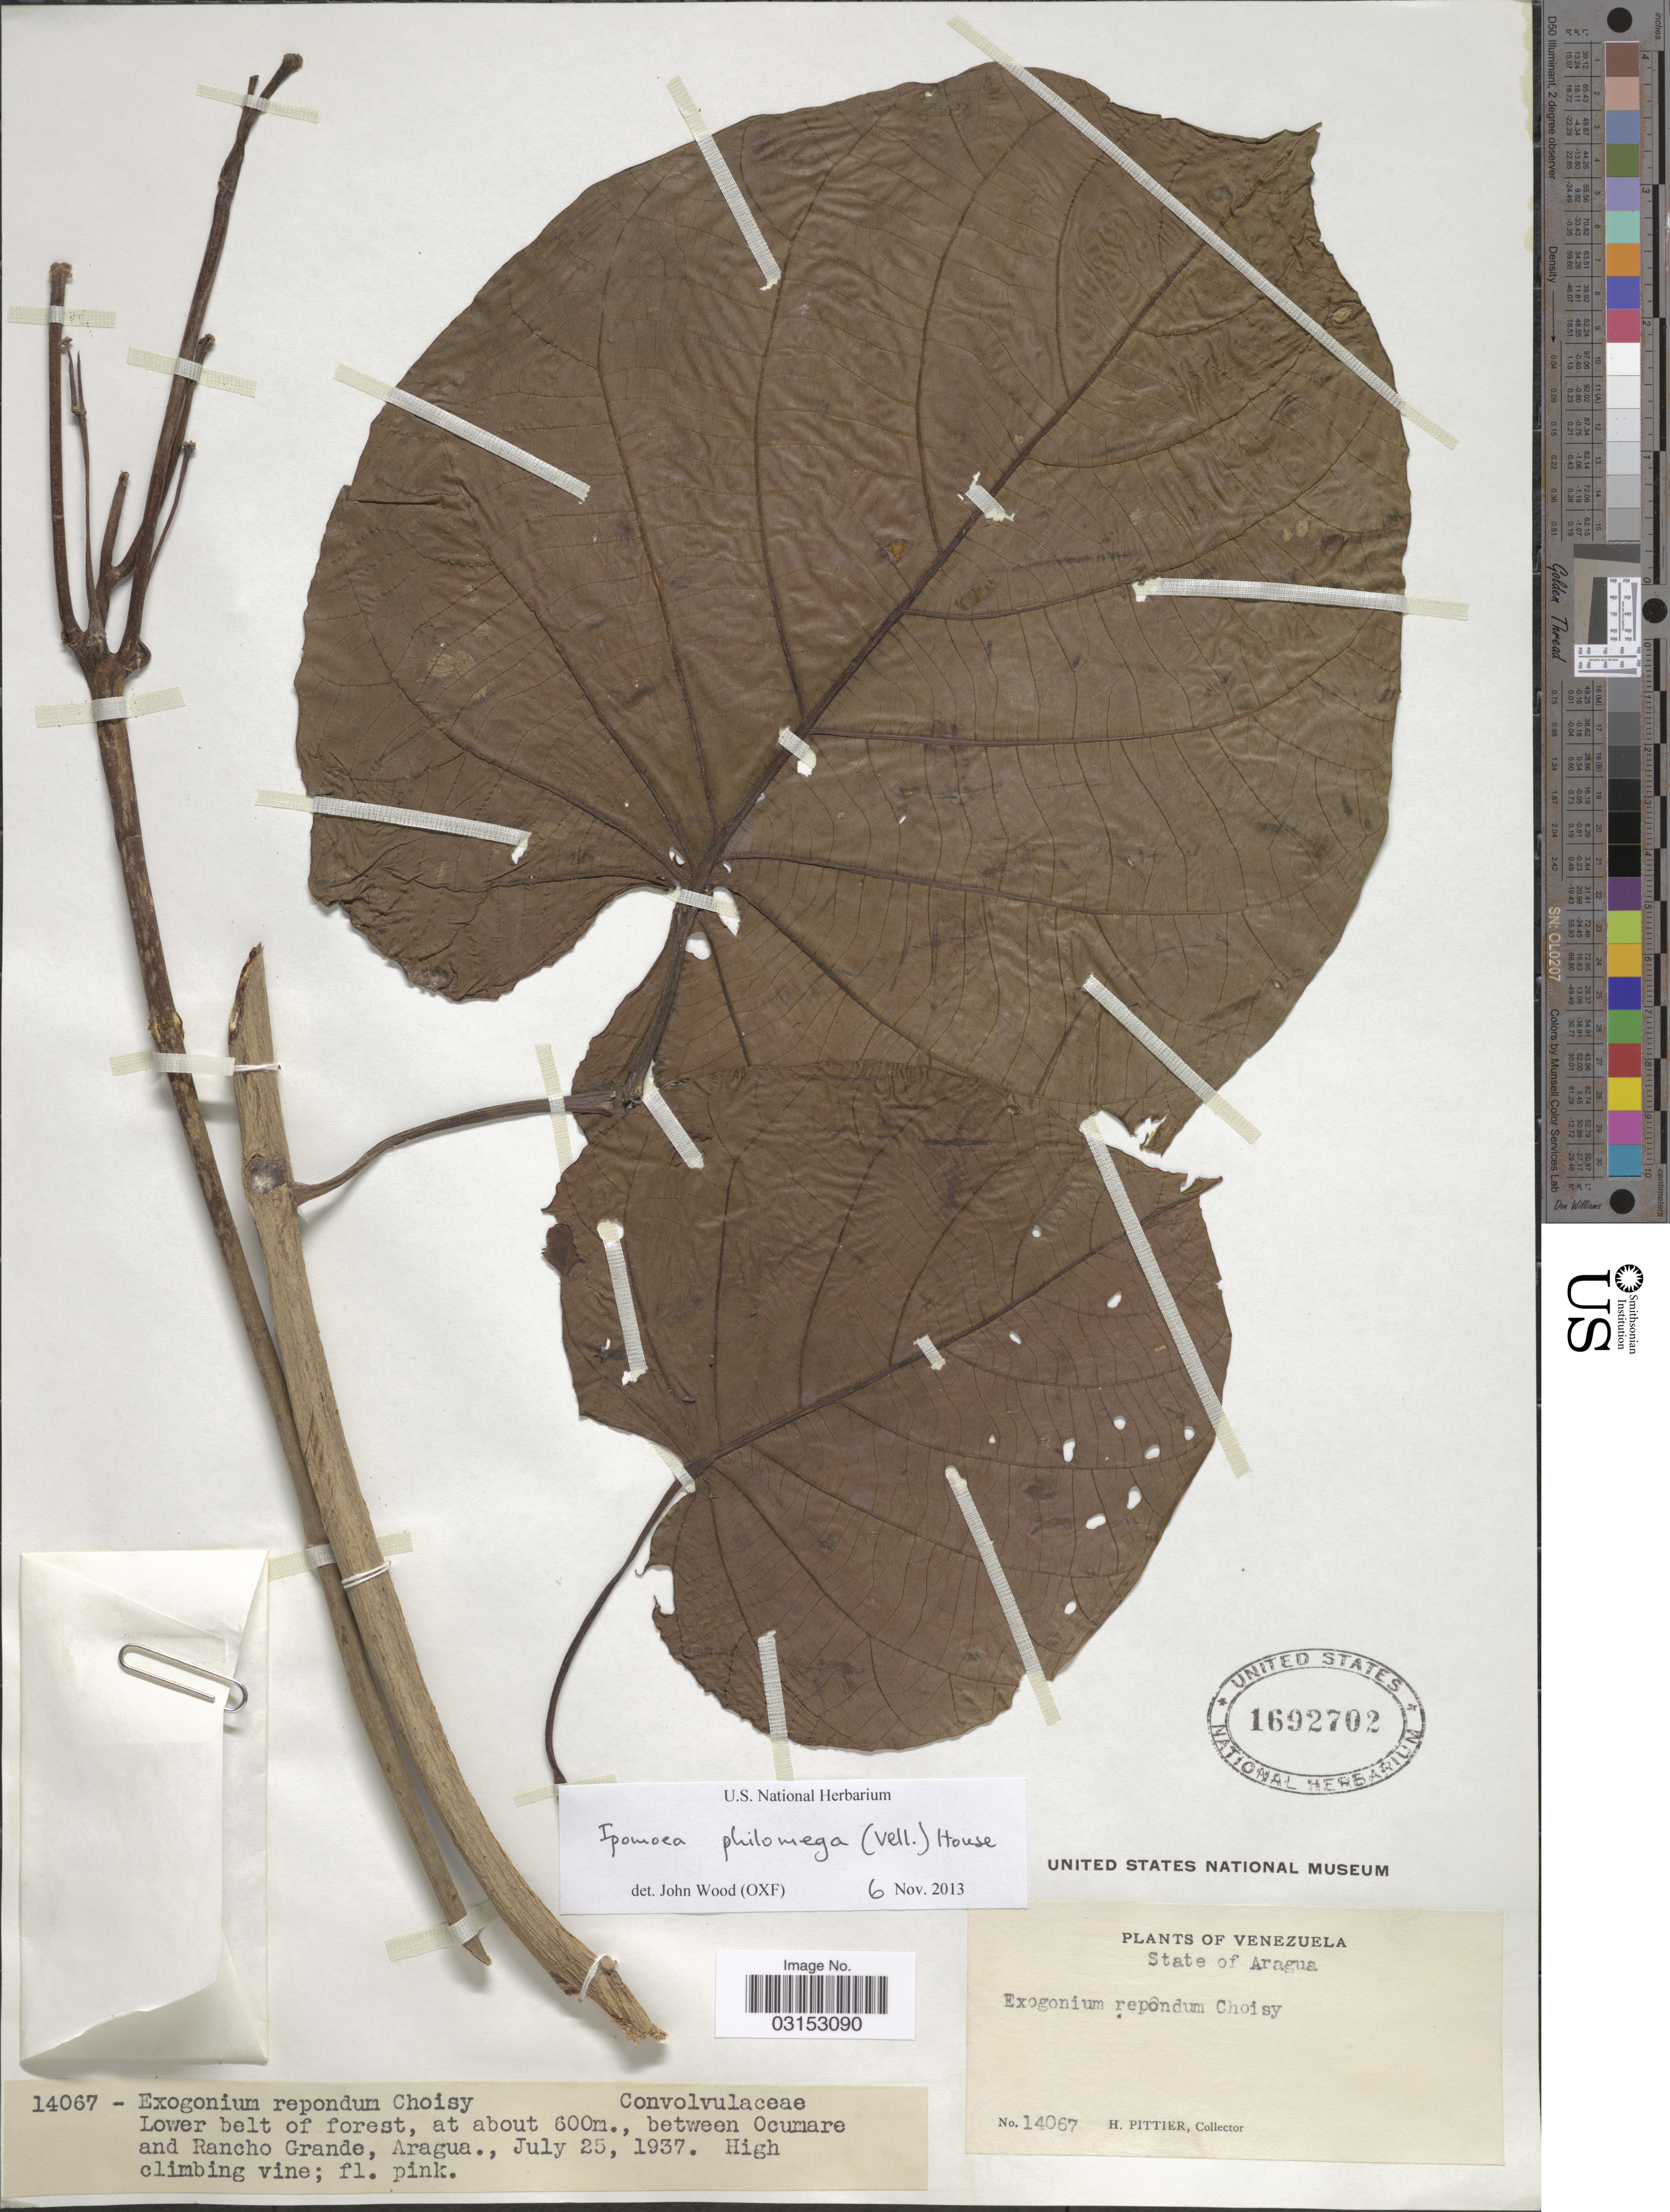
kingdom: Plantae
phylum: Tracheophyta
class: Magnoliopsida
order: Solanales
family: Convolvulaceae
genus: Ipomoea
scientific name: Ipomoea pterodes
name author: Choisy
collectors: H. F. Pittier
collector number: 14067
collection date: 1937-07-25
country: Venezuela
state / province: Aragua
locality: Lower belt of forest between Ocumare and Rancho Grande.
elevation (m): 600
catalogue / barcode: US 1692702